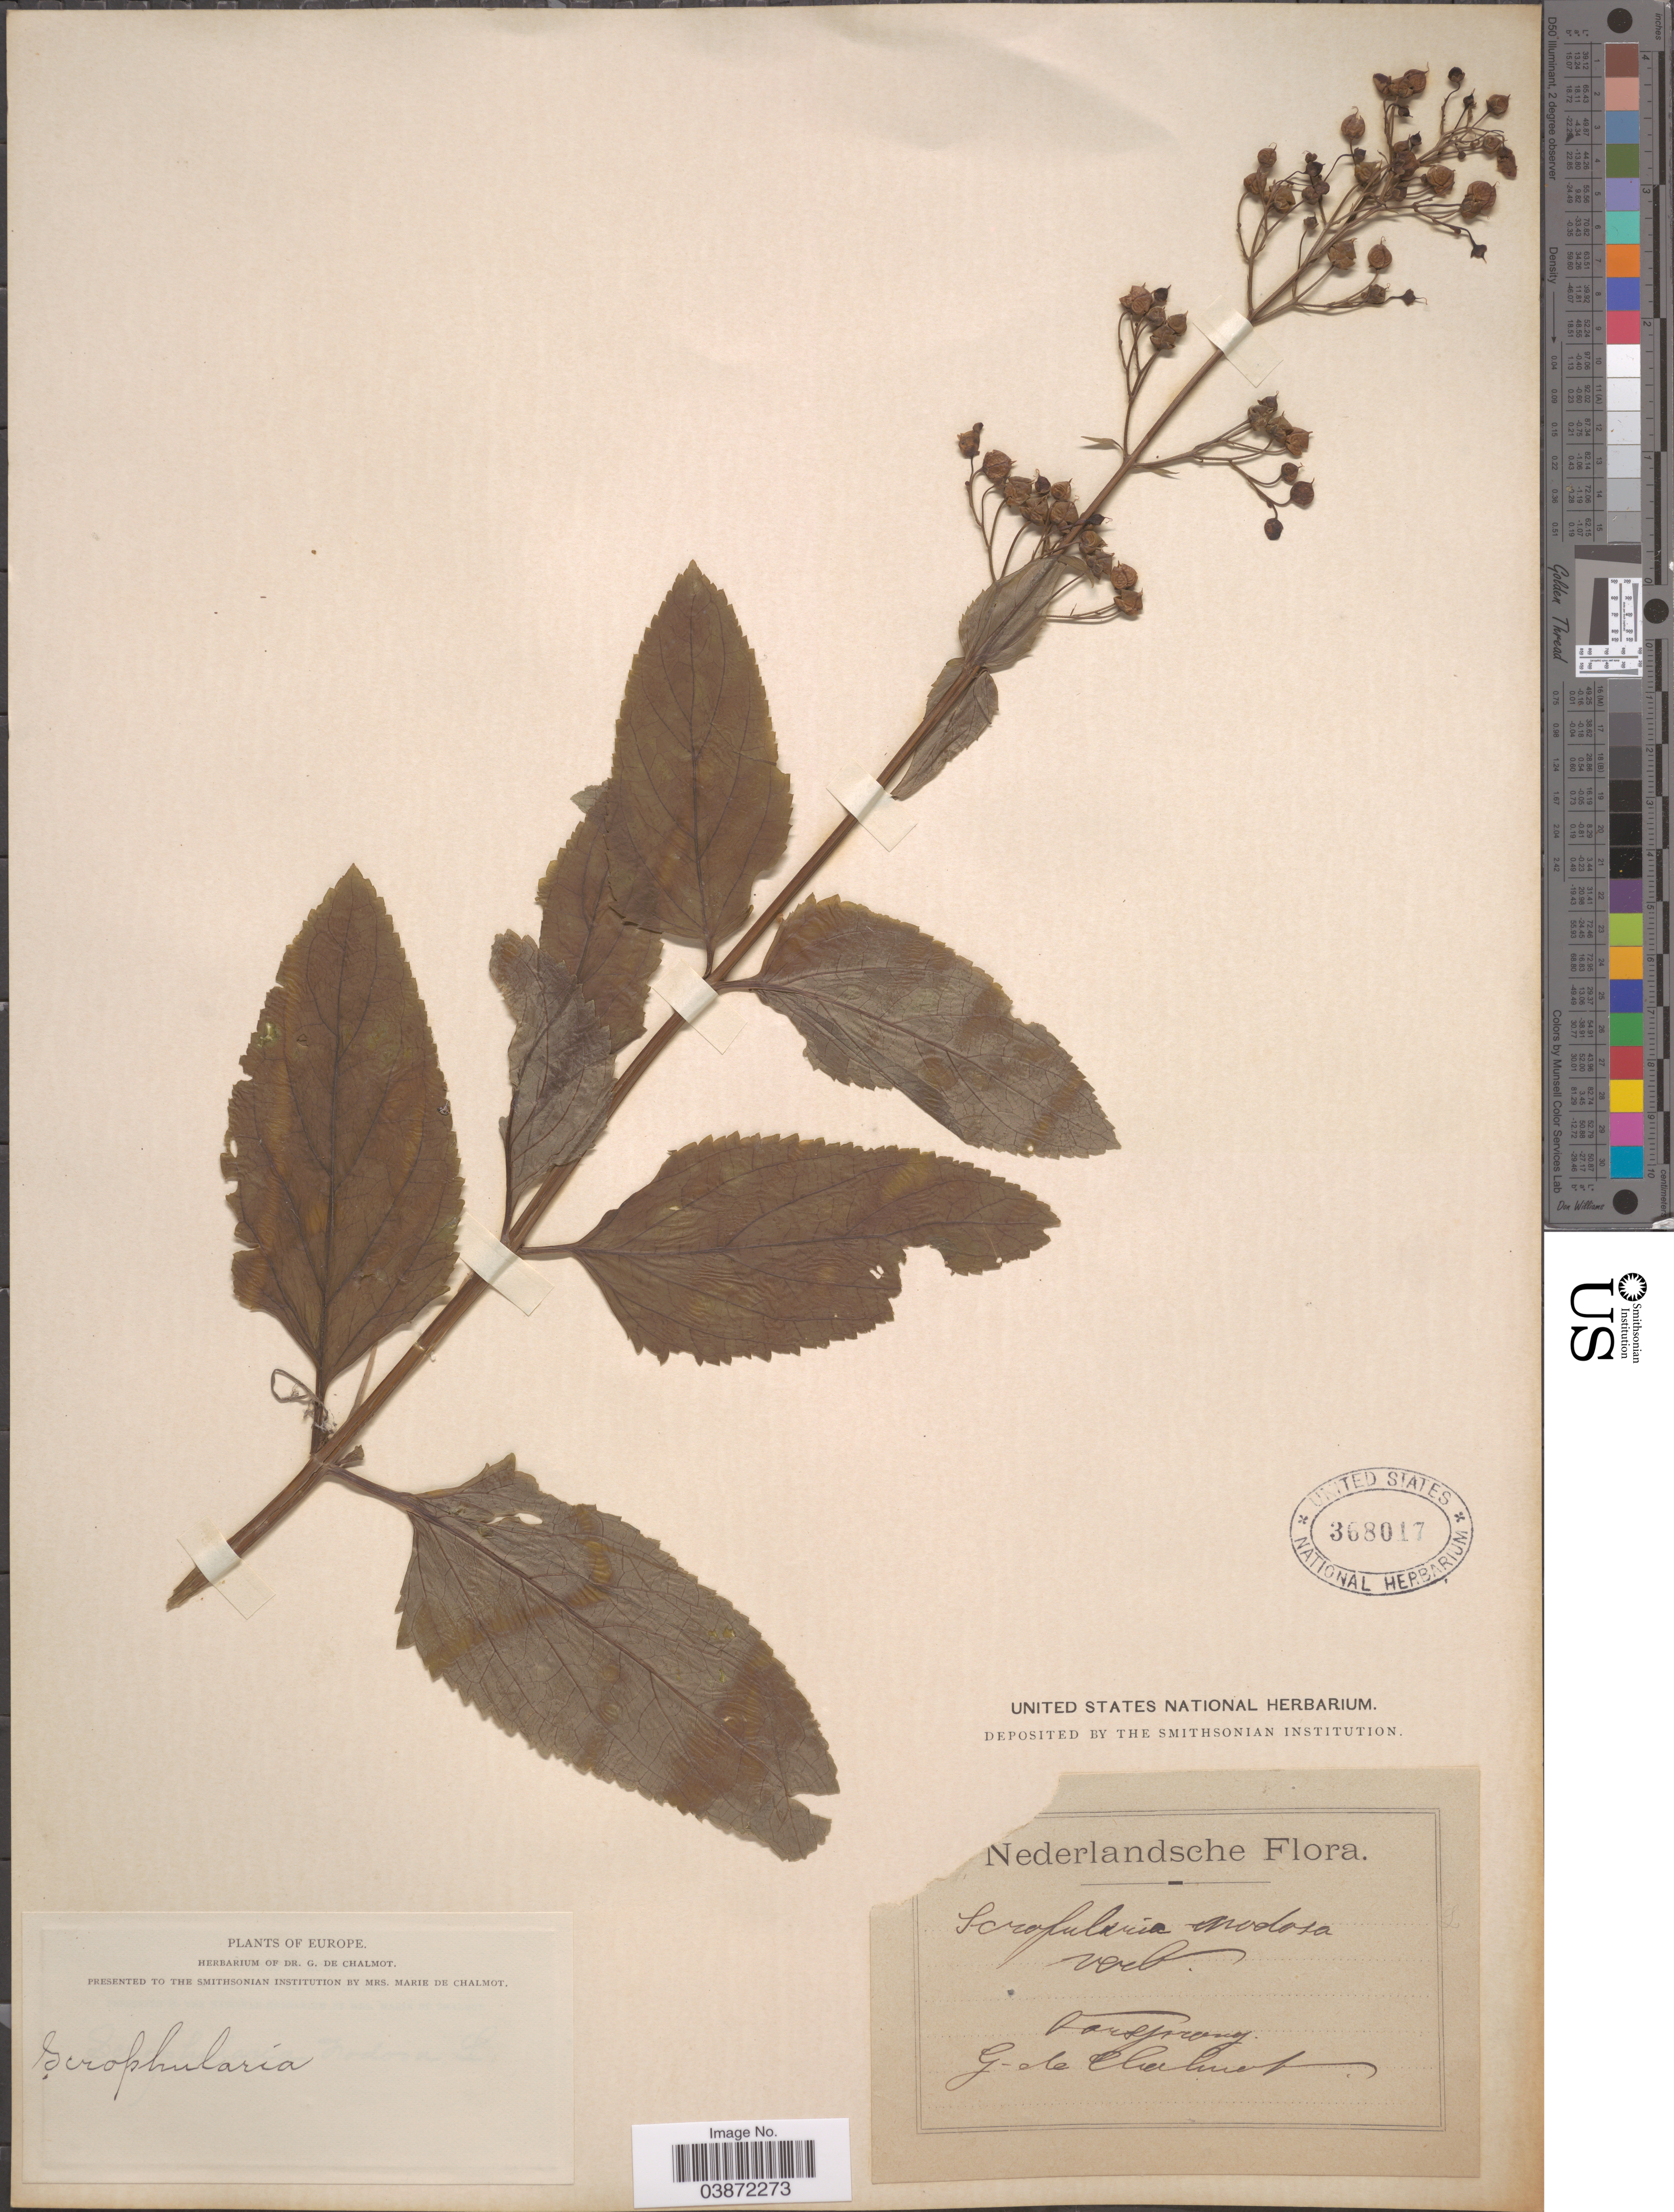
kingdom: Plantae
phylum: Tracheophyta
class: Magnoliopsida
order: Lamiales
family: Scrophulariaceae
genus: Scrophularia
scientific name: Scrophularia nodosa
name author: L.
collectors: G. de Chalmot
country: Netherlands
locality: Oorsprong.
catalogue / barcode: US 368017